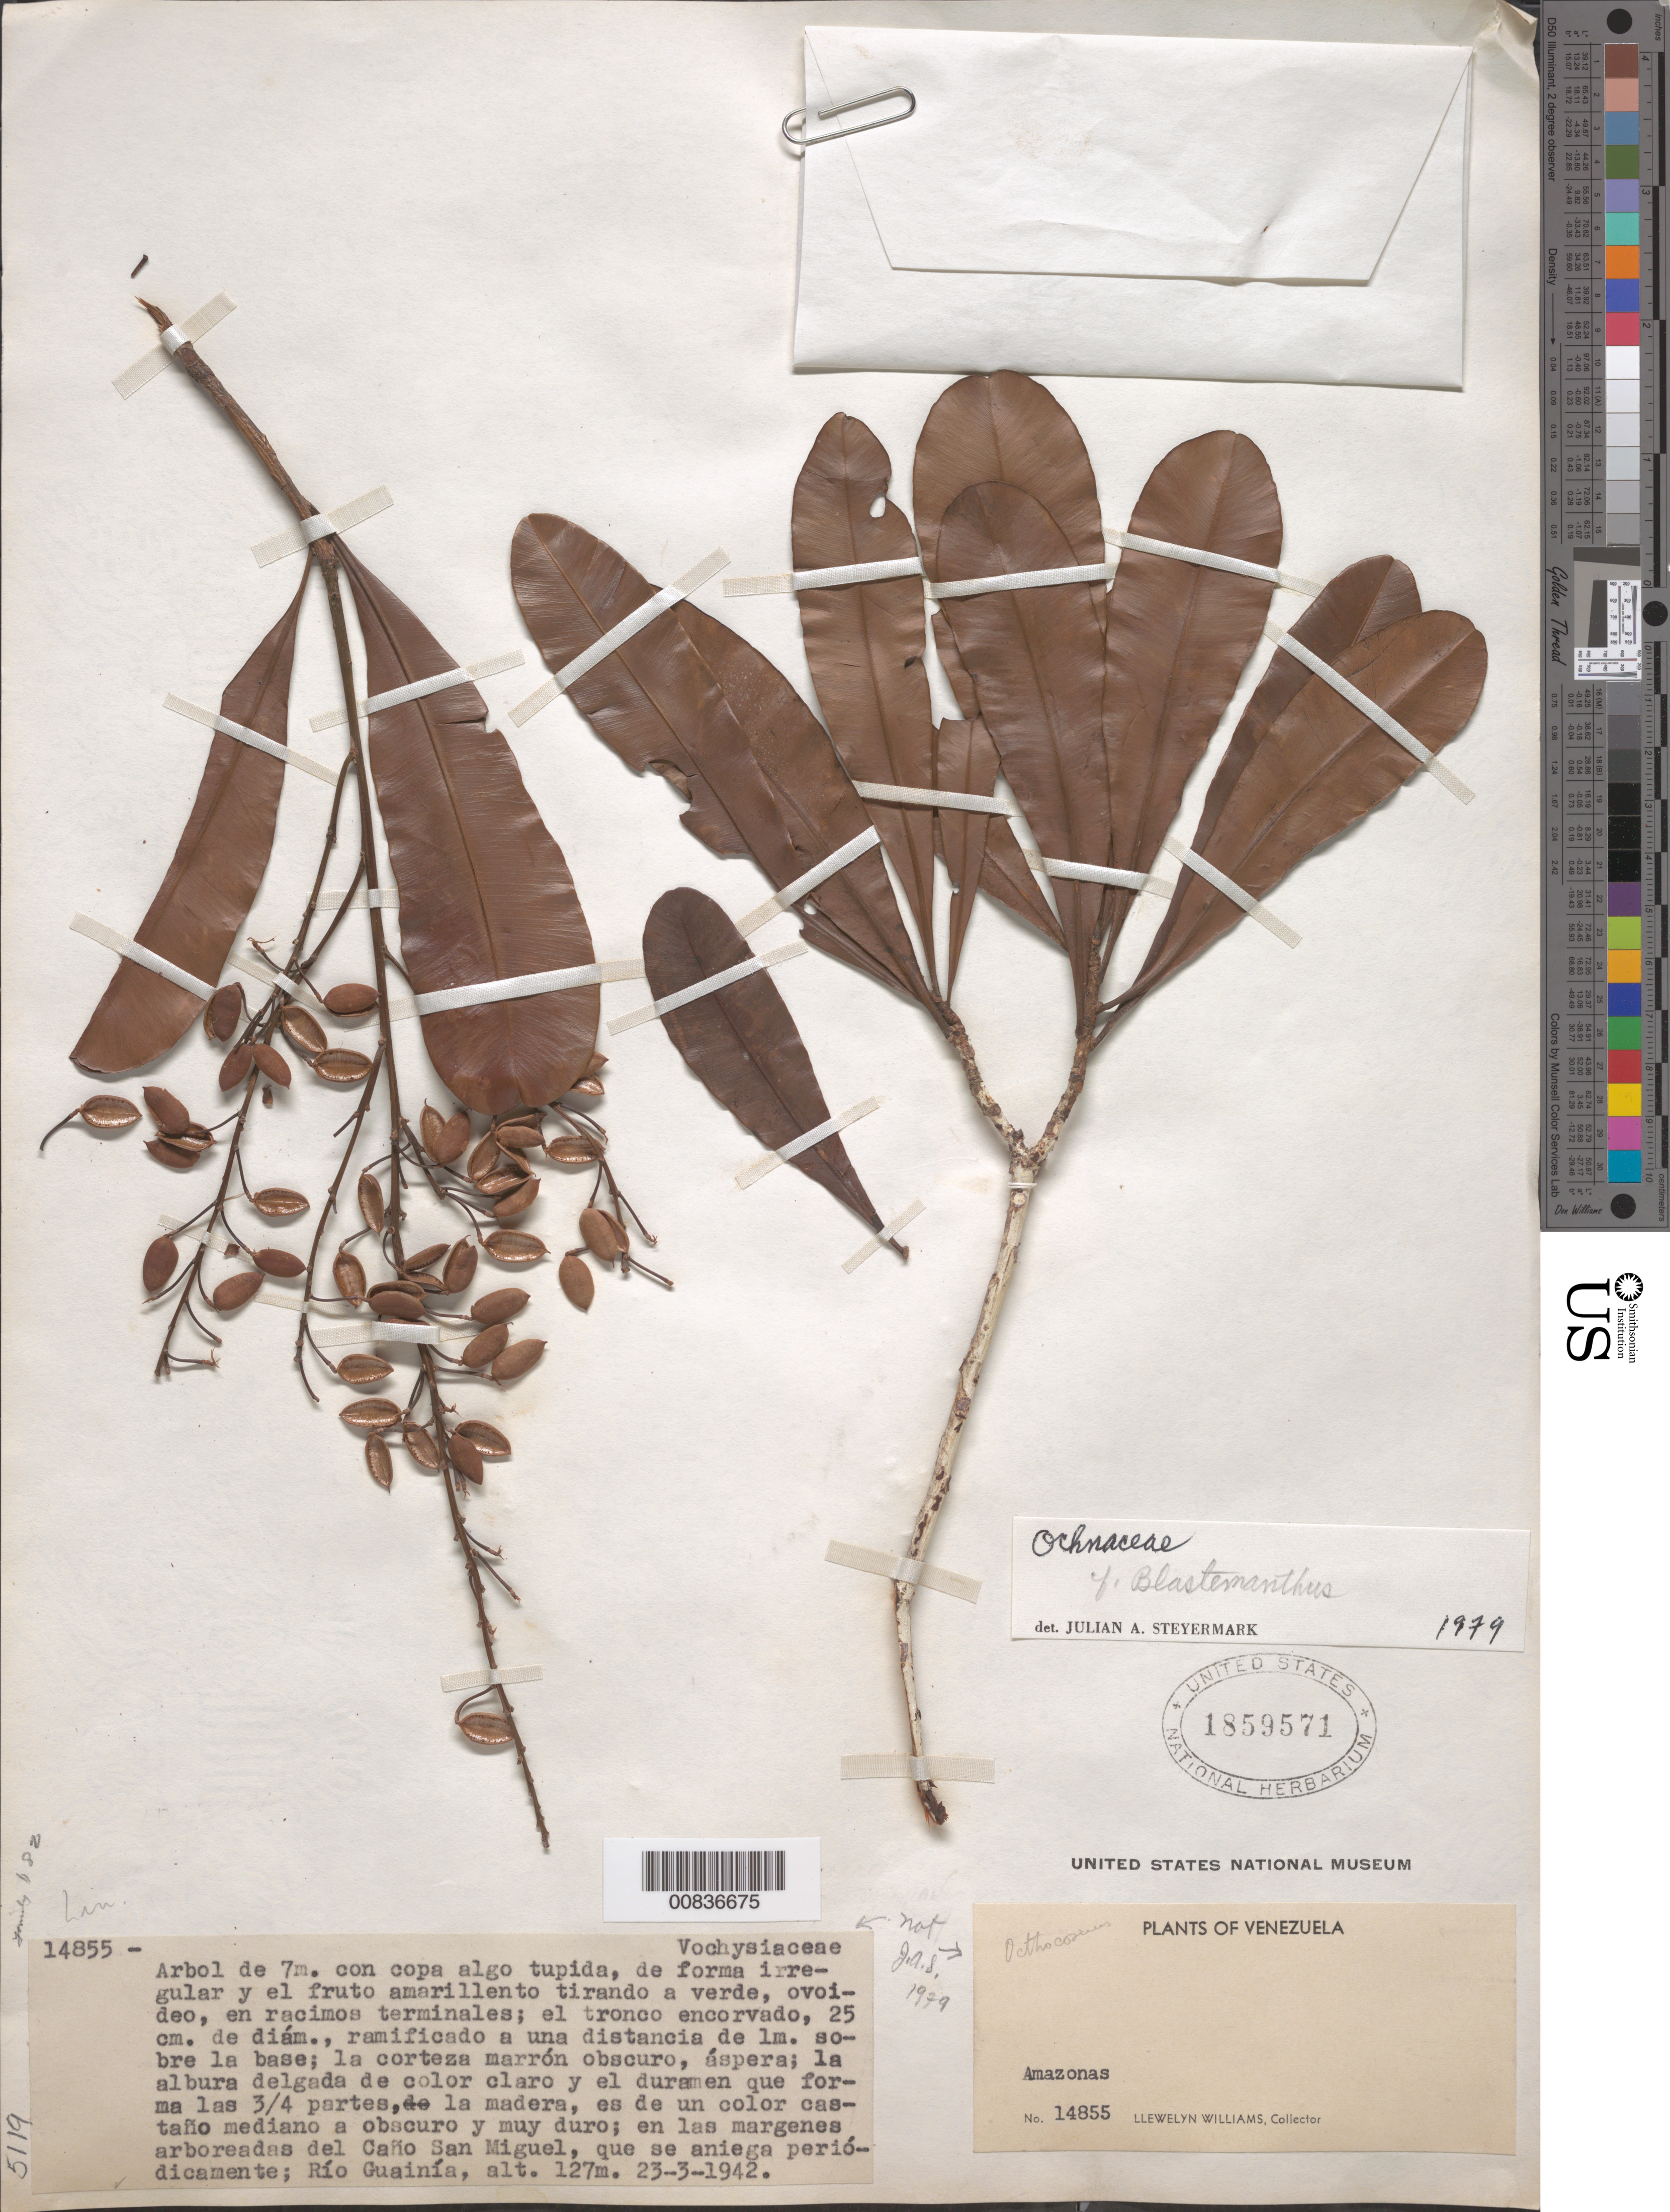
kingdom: Plantae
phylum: Tracheophyta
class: Magnoliopsida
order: Malpighiales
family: Ochnaceae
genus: Blastemanthus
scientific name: Blastemanthus sp.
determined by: Steyermark, Julian A., (VEN)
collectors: Ll. Williams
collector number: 14855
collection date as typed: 23-Mar-42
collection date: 1942-03-23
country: Venezuela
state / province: Amazonas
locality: Caño San Miguel, Río Guainía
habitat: Margenes arboreadas del caño, que se aniega periodicamente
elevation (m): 127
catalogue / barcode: US 1859571